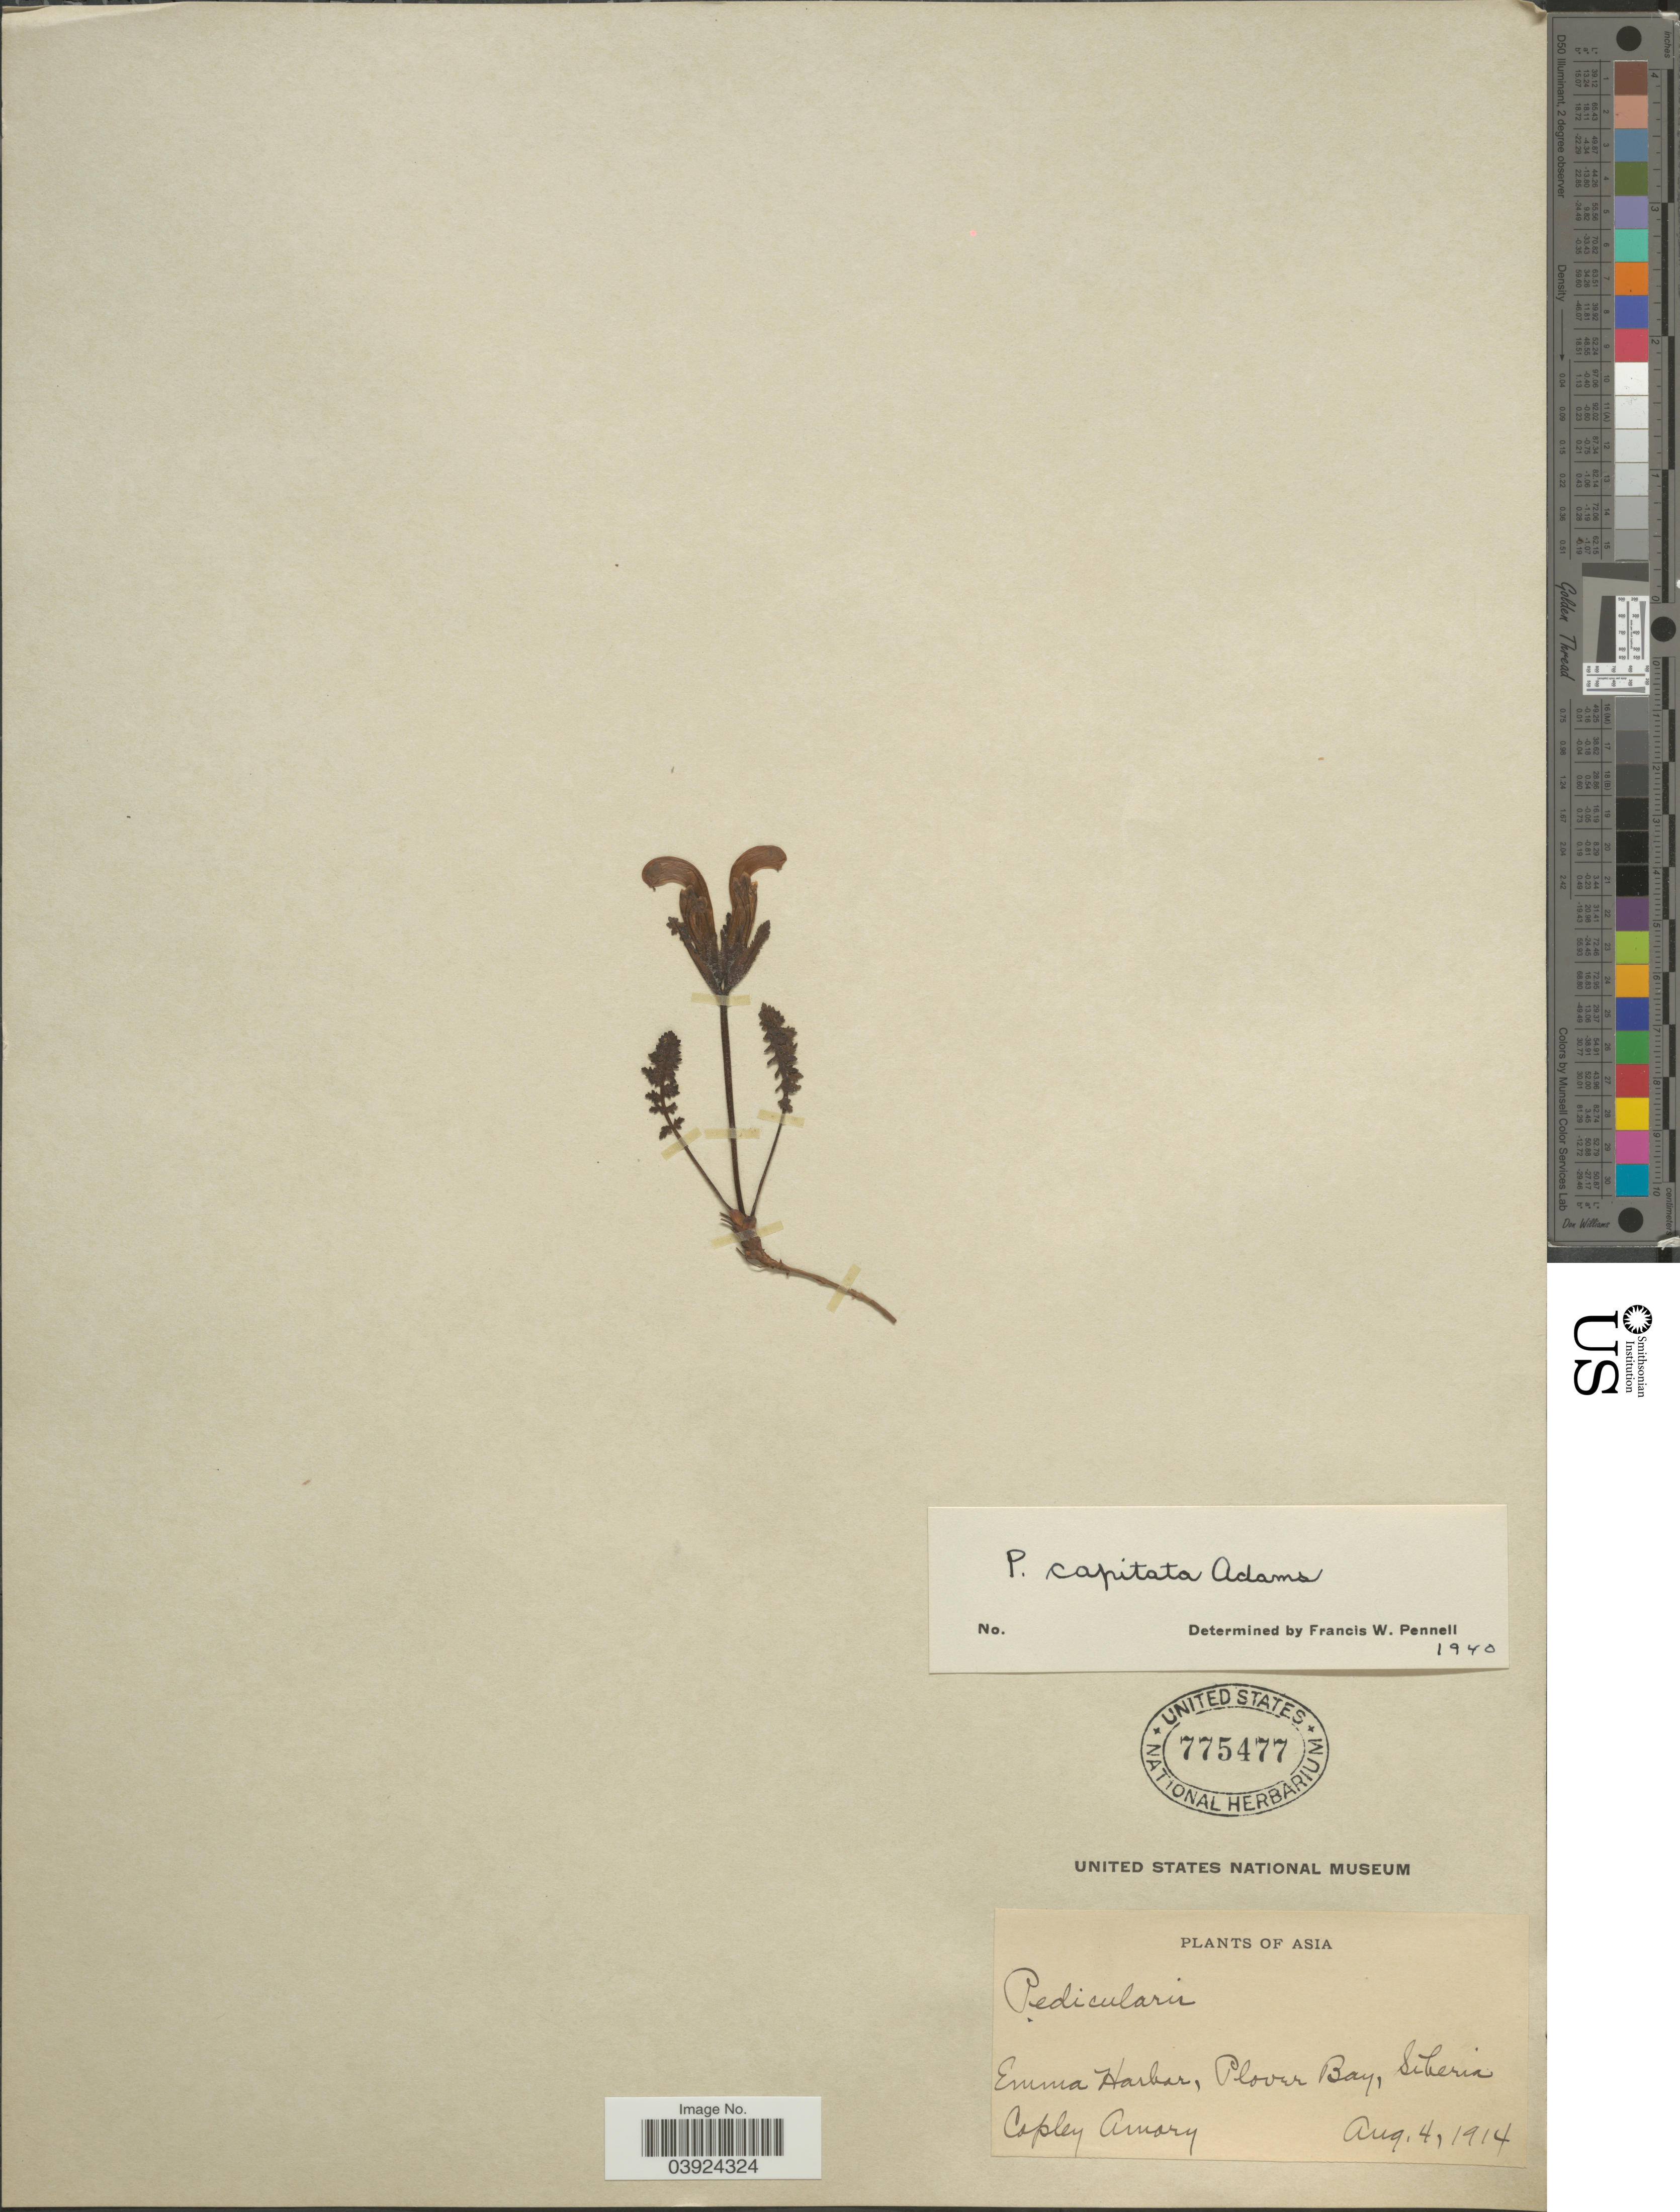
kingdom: Plantae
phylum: Tracheophyta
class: Magnoliopsida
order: Lamiales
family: Orobanchaceae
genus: Pedicularis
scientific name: Pedicularis capitata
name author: Adams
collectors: C. Amory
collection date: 1914-08-04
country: Russian Federation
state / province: Chukotka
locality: Emma Harbor, Plover Bay, Siberia.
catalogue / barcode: US 775477